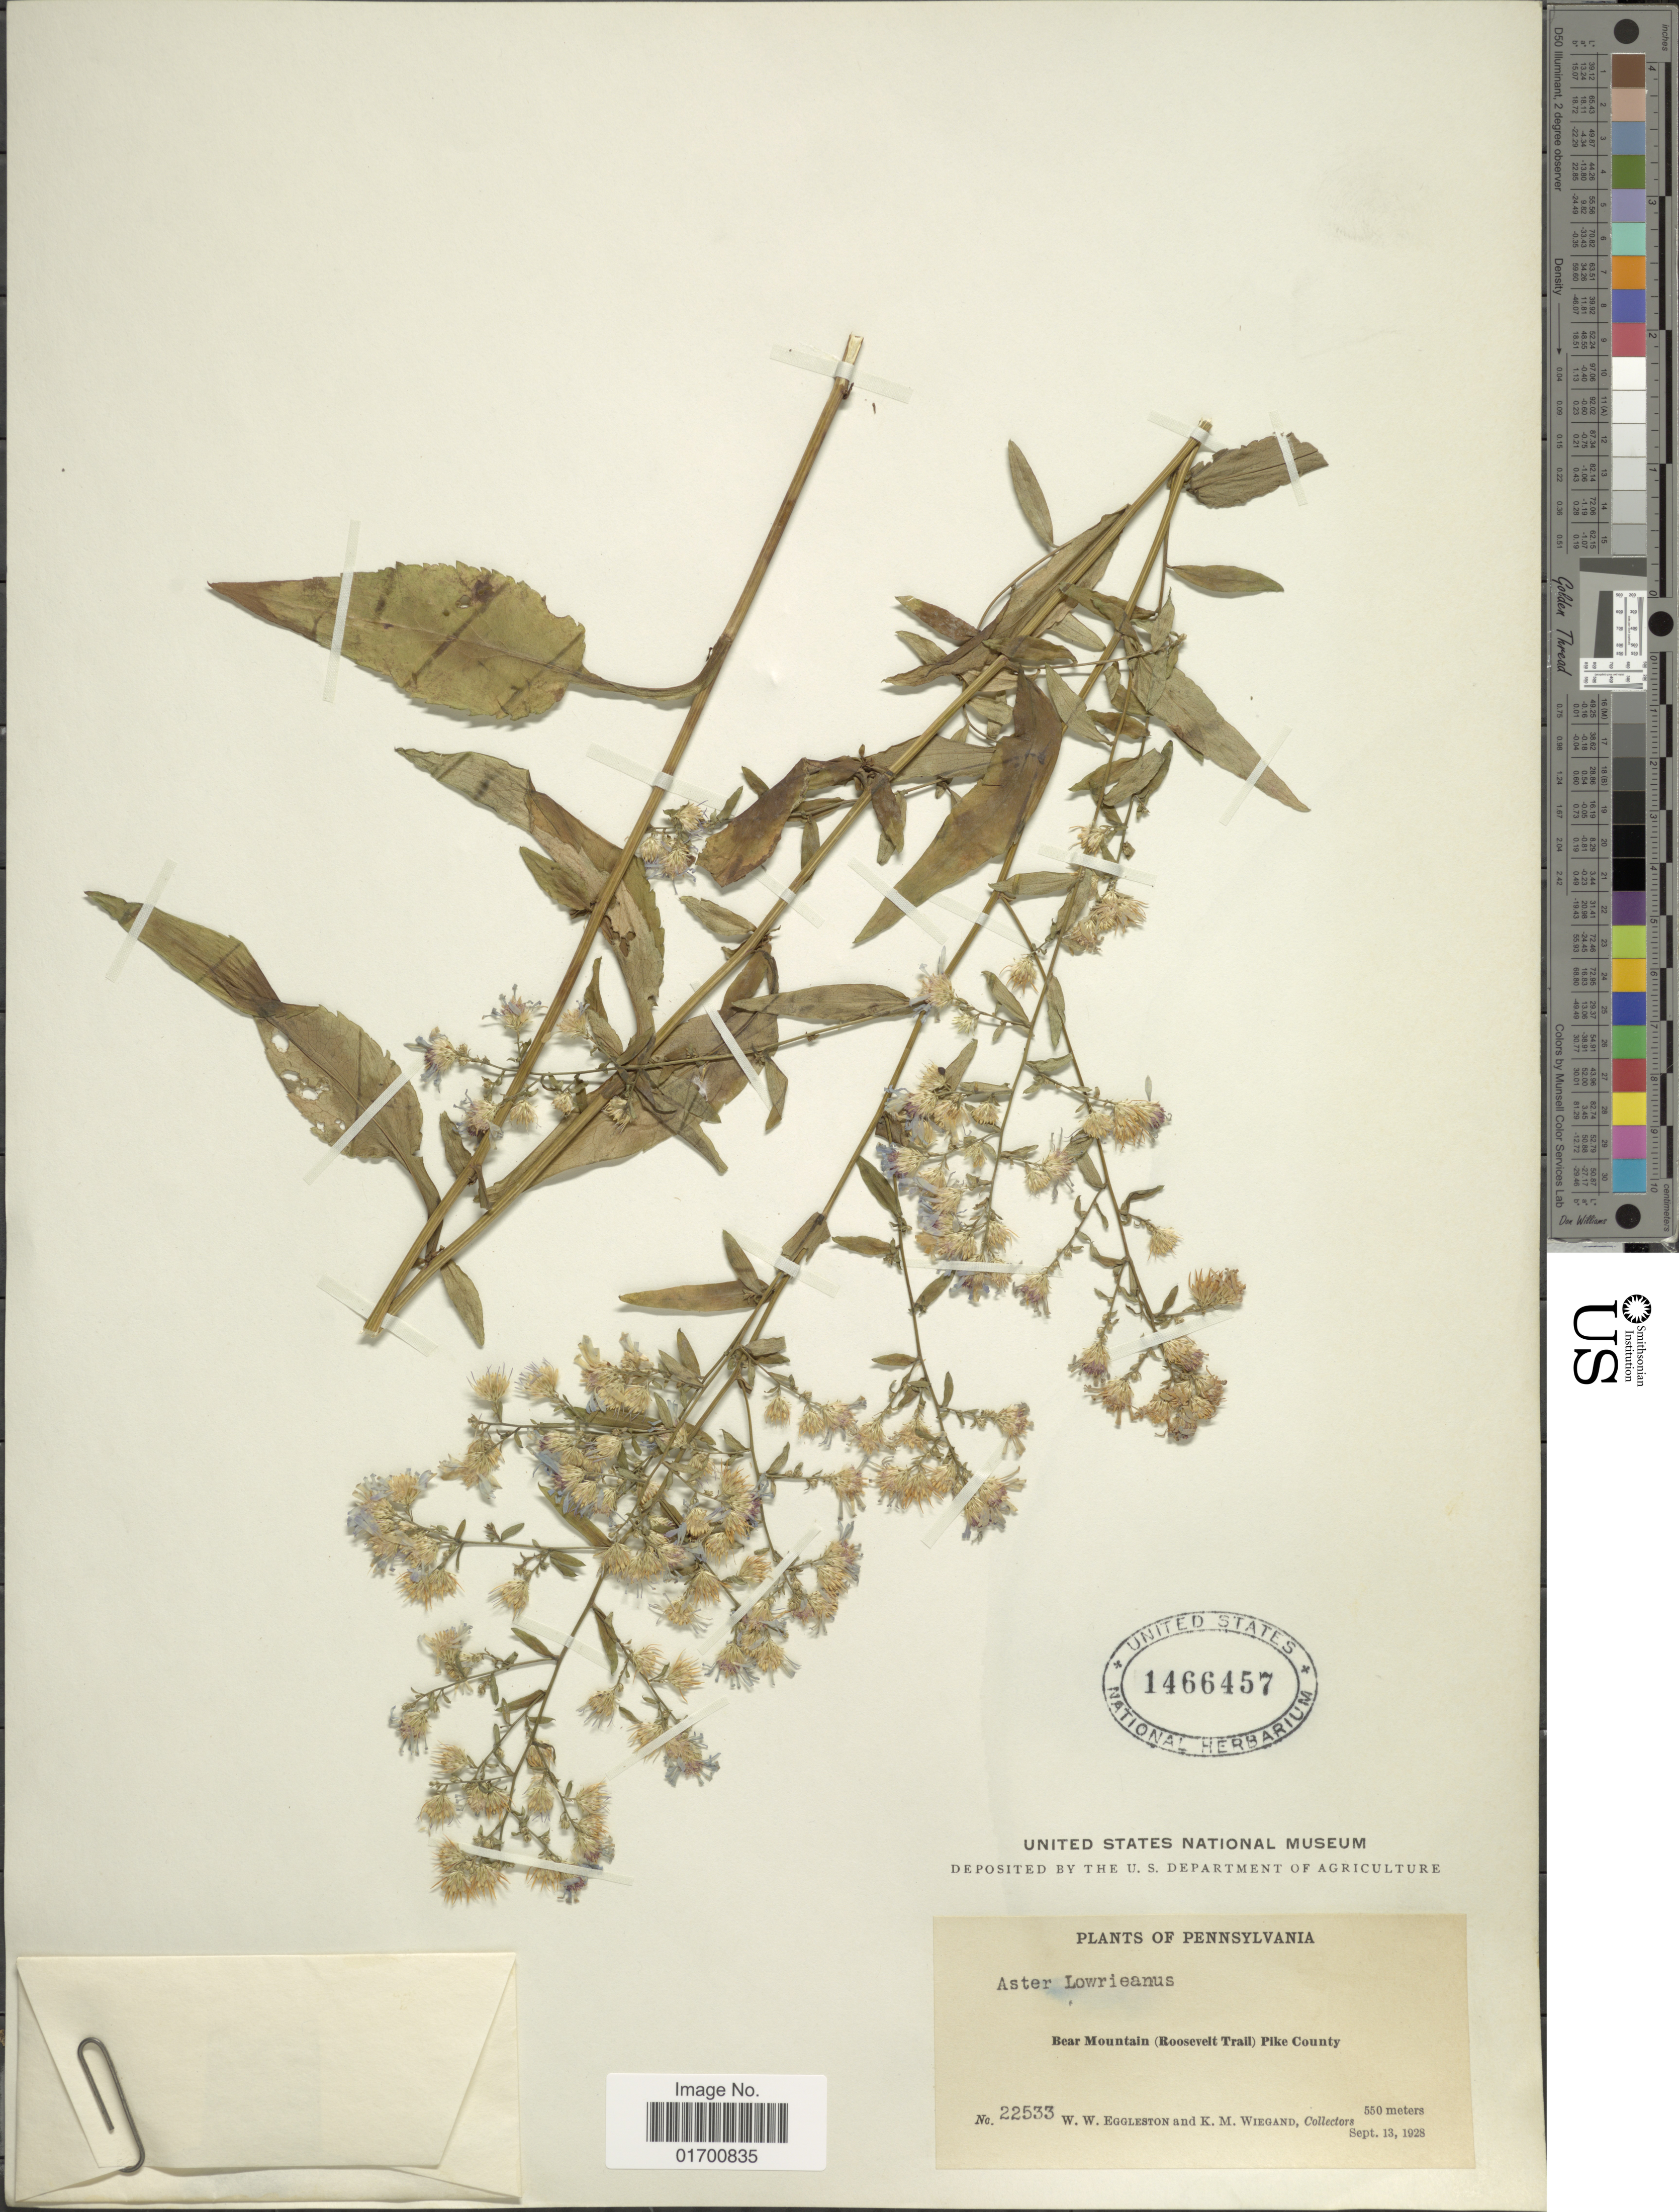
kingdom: Plantae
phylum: Tracheophyta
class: Magnoliopsida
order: Asterales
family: Asteraceae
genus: Symphyotrichum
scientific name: Symphyotrichum lowrieanum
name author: (Porter) G.L. Nesom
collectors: W. W. Eggleston & K. M. Wiegand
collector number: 22533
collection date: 1928-09-13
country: United States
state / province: Pennsylvania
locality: Bear Mountain (Roosevelt Trail) Pike County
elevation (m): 350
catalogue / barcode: US 1466457